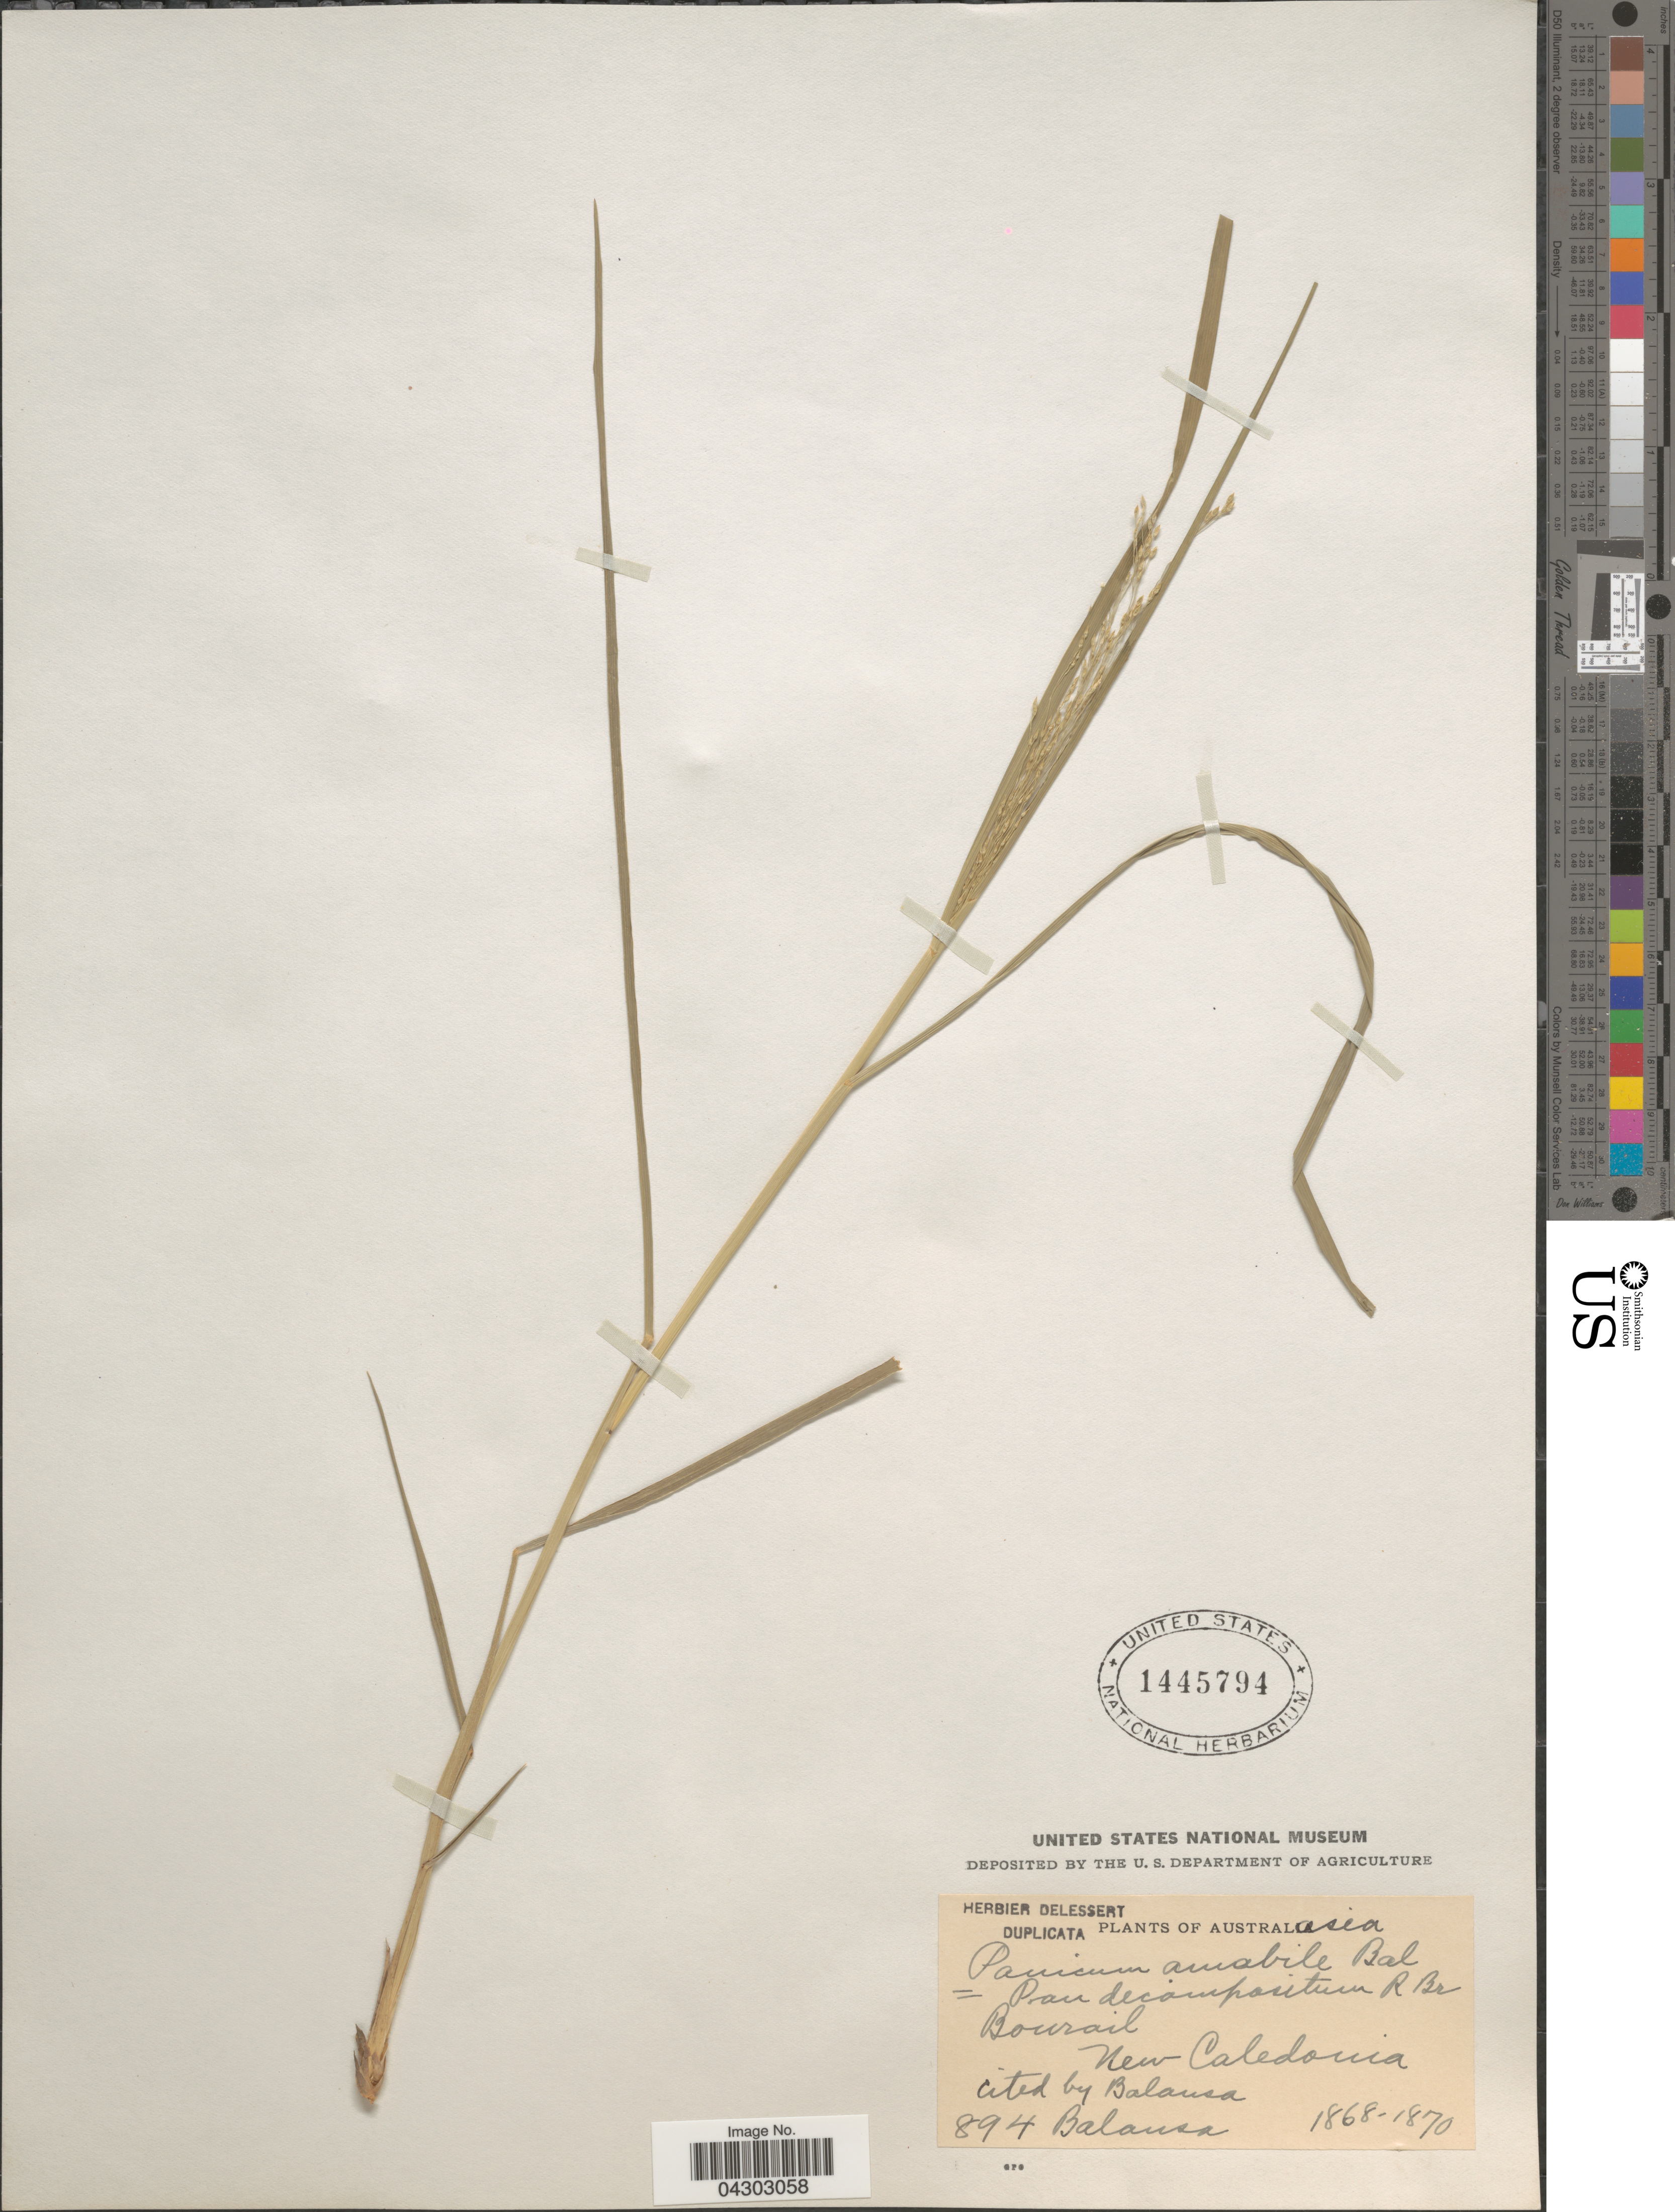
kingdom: Plantae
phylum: Tracheophyta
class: Liliopsida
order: Poales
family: Poaceae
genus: Panicum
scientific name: Panicum decompositum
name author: R. Br.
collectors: -. Balansa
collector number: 894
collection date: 1868/1870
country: New Caledonia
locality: Austral Asia.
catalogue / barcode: US 1445794